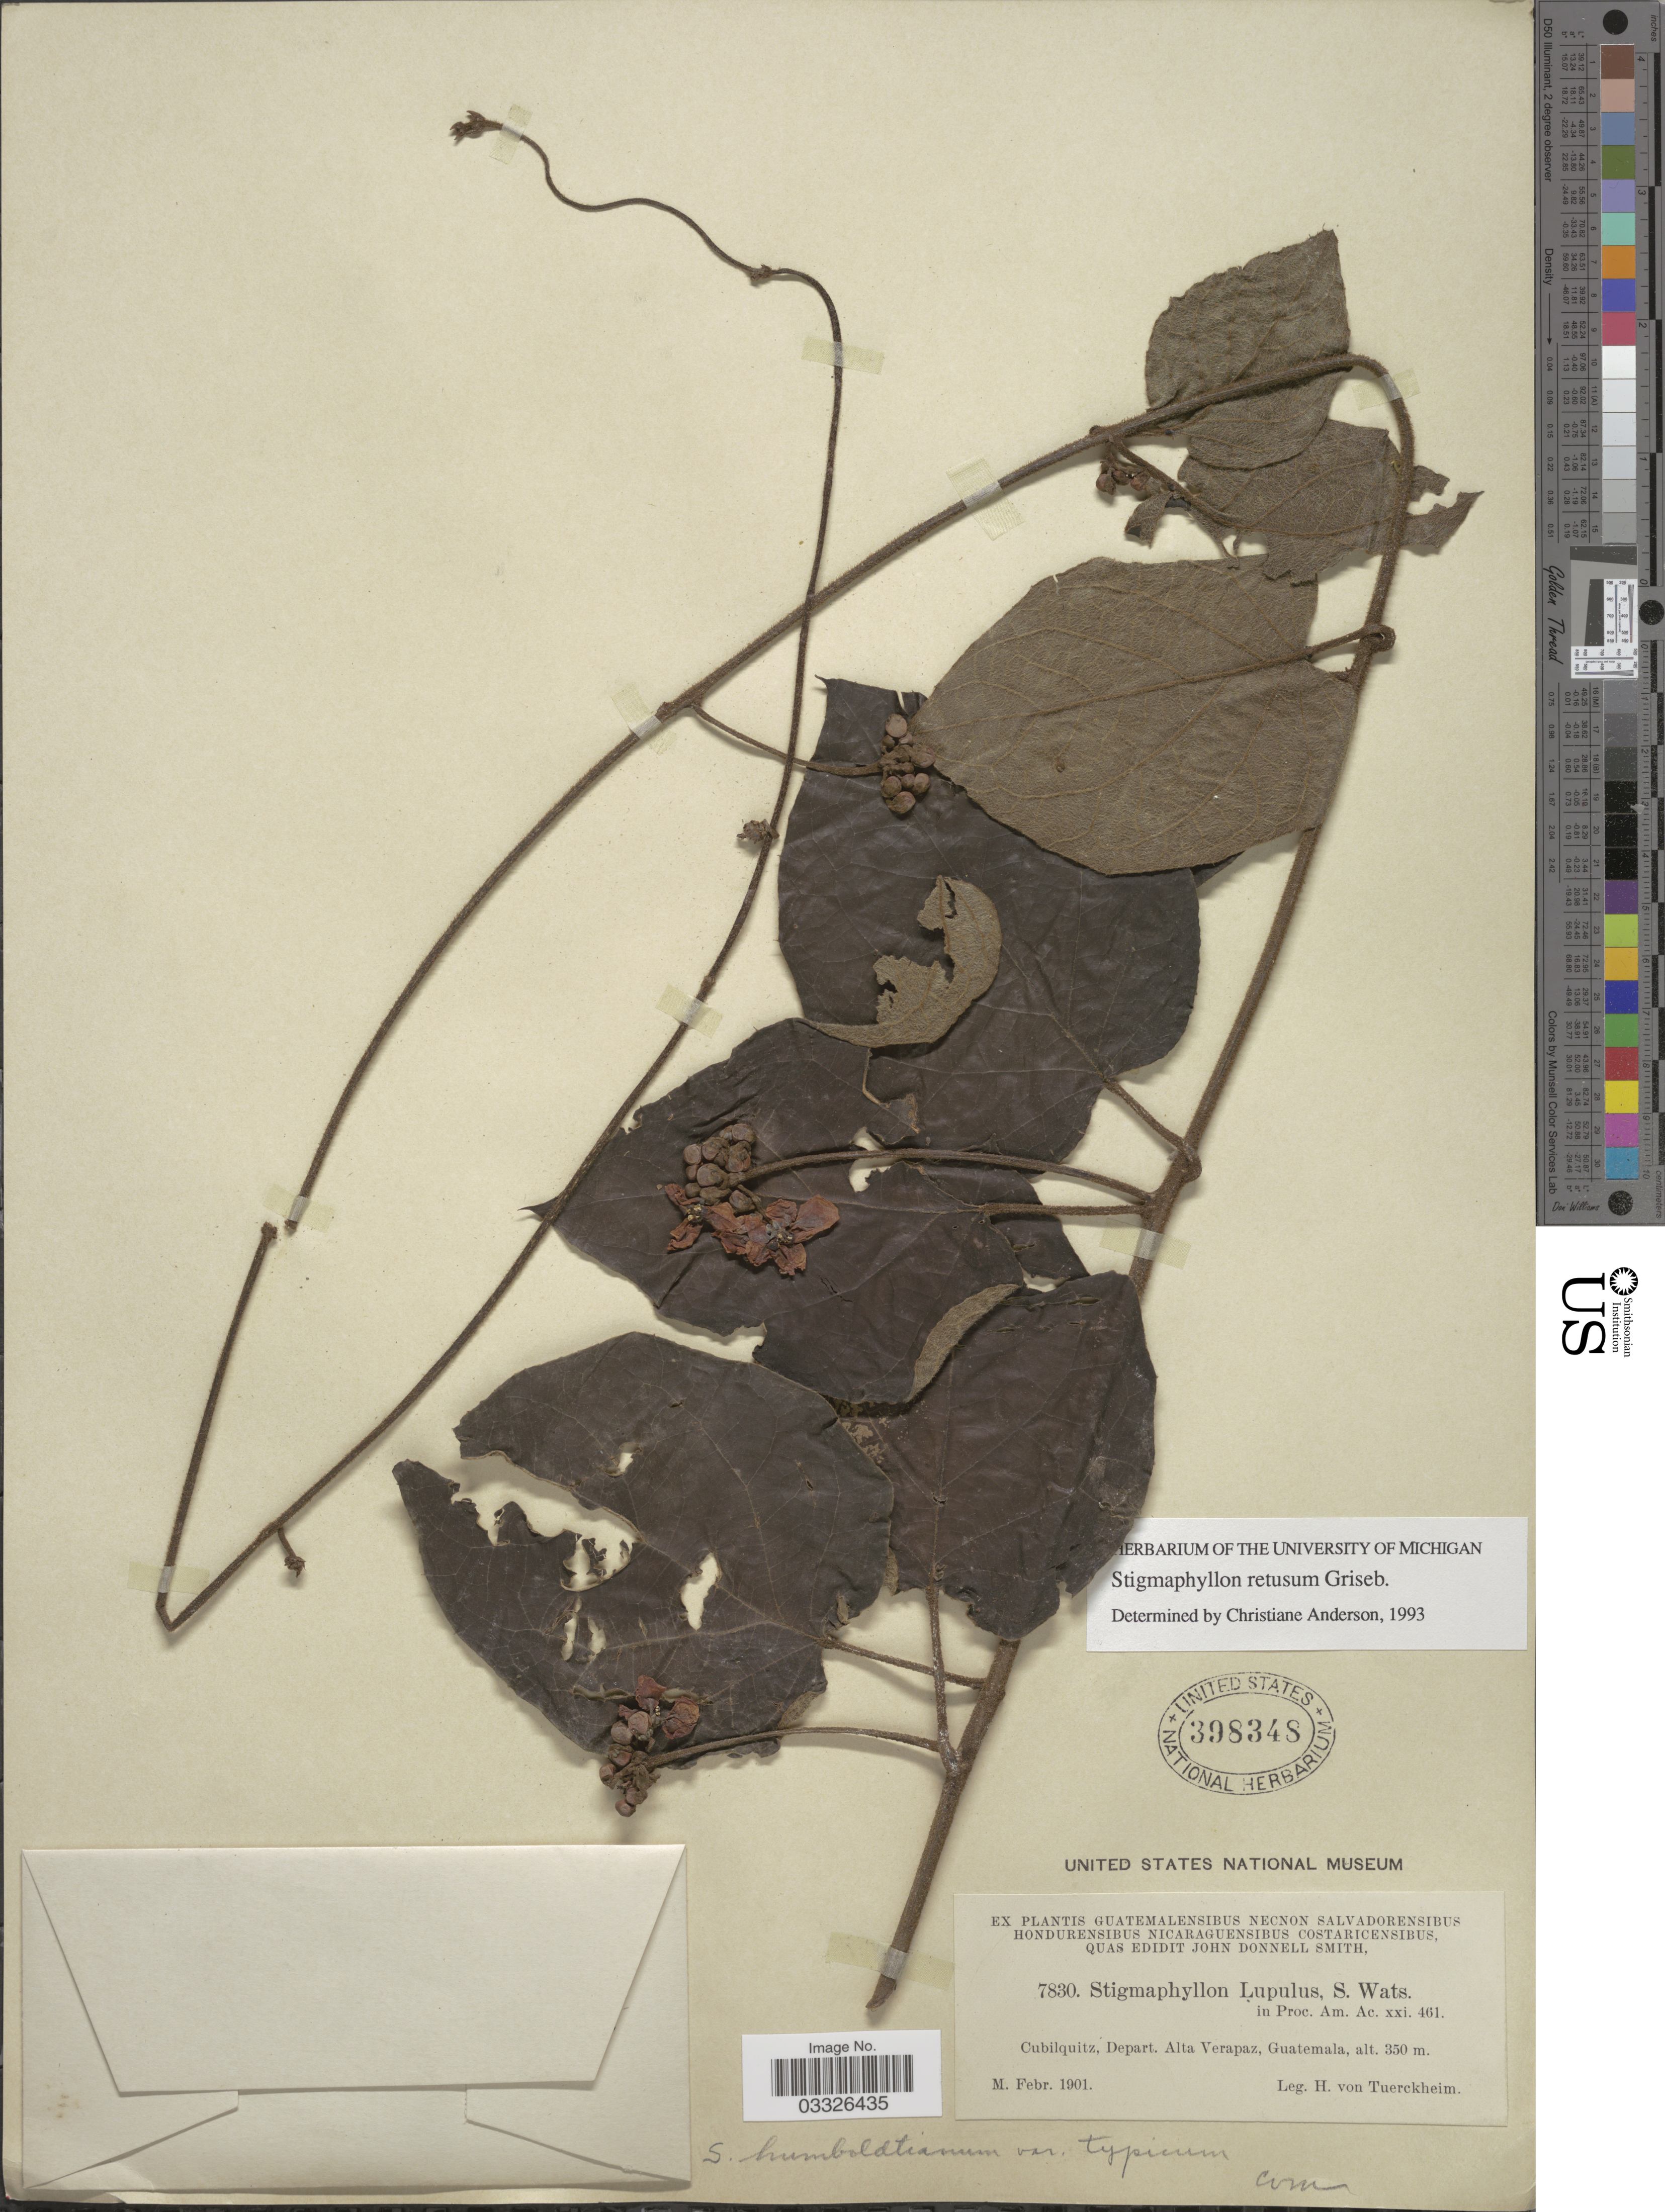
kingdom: Plantae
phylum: Tracheophyta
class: Magnoliopsida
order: Malpighiales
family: Malpighiaceae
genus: Stigmaphyllon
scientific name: Stigmaphyllon retusum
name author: Griseb.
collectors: H. von Türckheim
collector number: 7830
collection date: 1901-02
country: Guatemala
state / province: Alta Verapaz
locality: Cubilquitz, Depart. Alta Verapaz.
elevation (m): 350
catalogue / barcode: US 398348